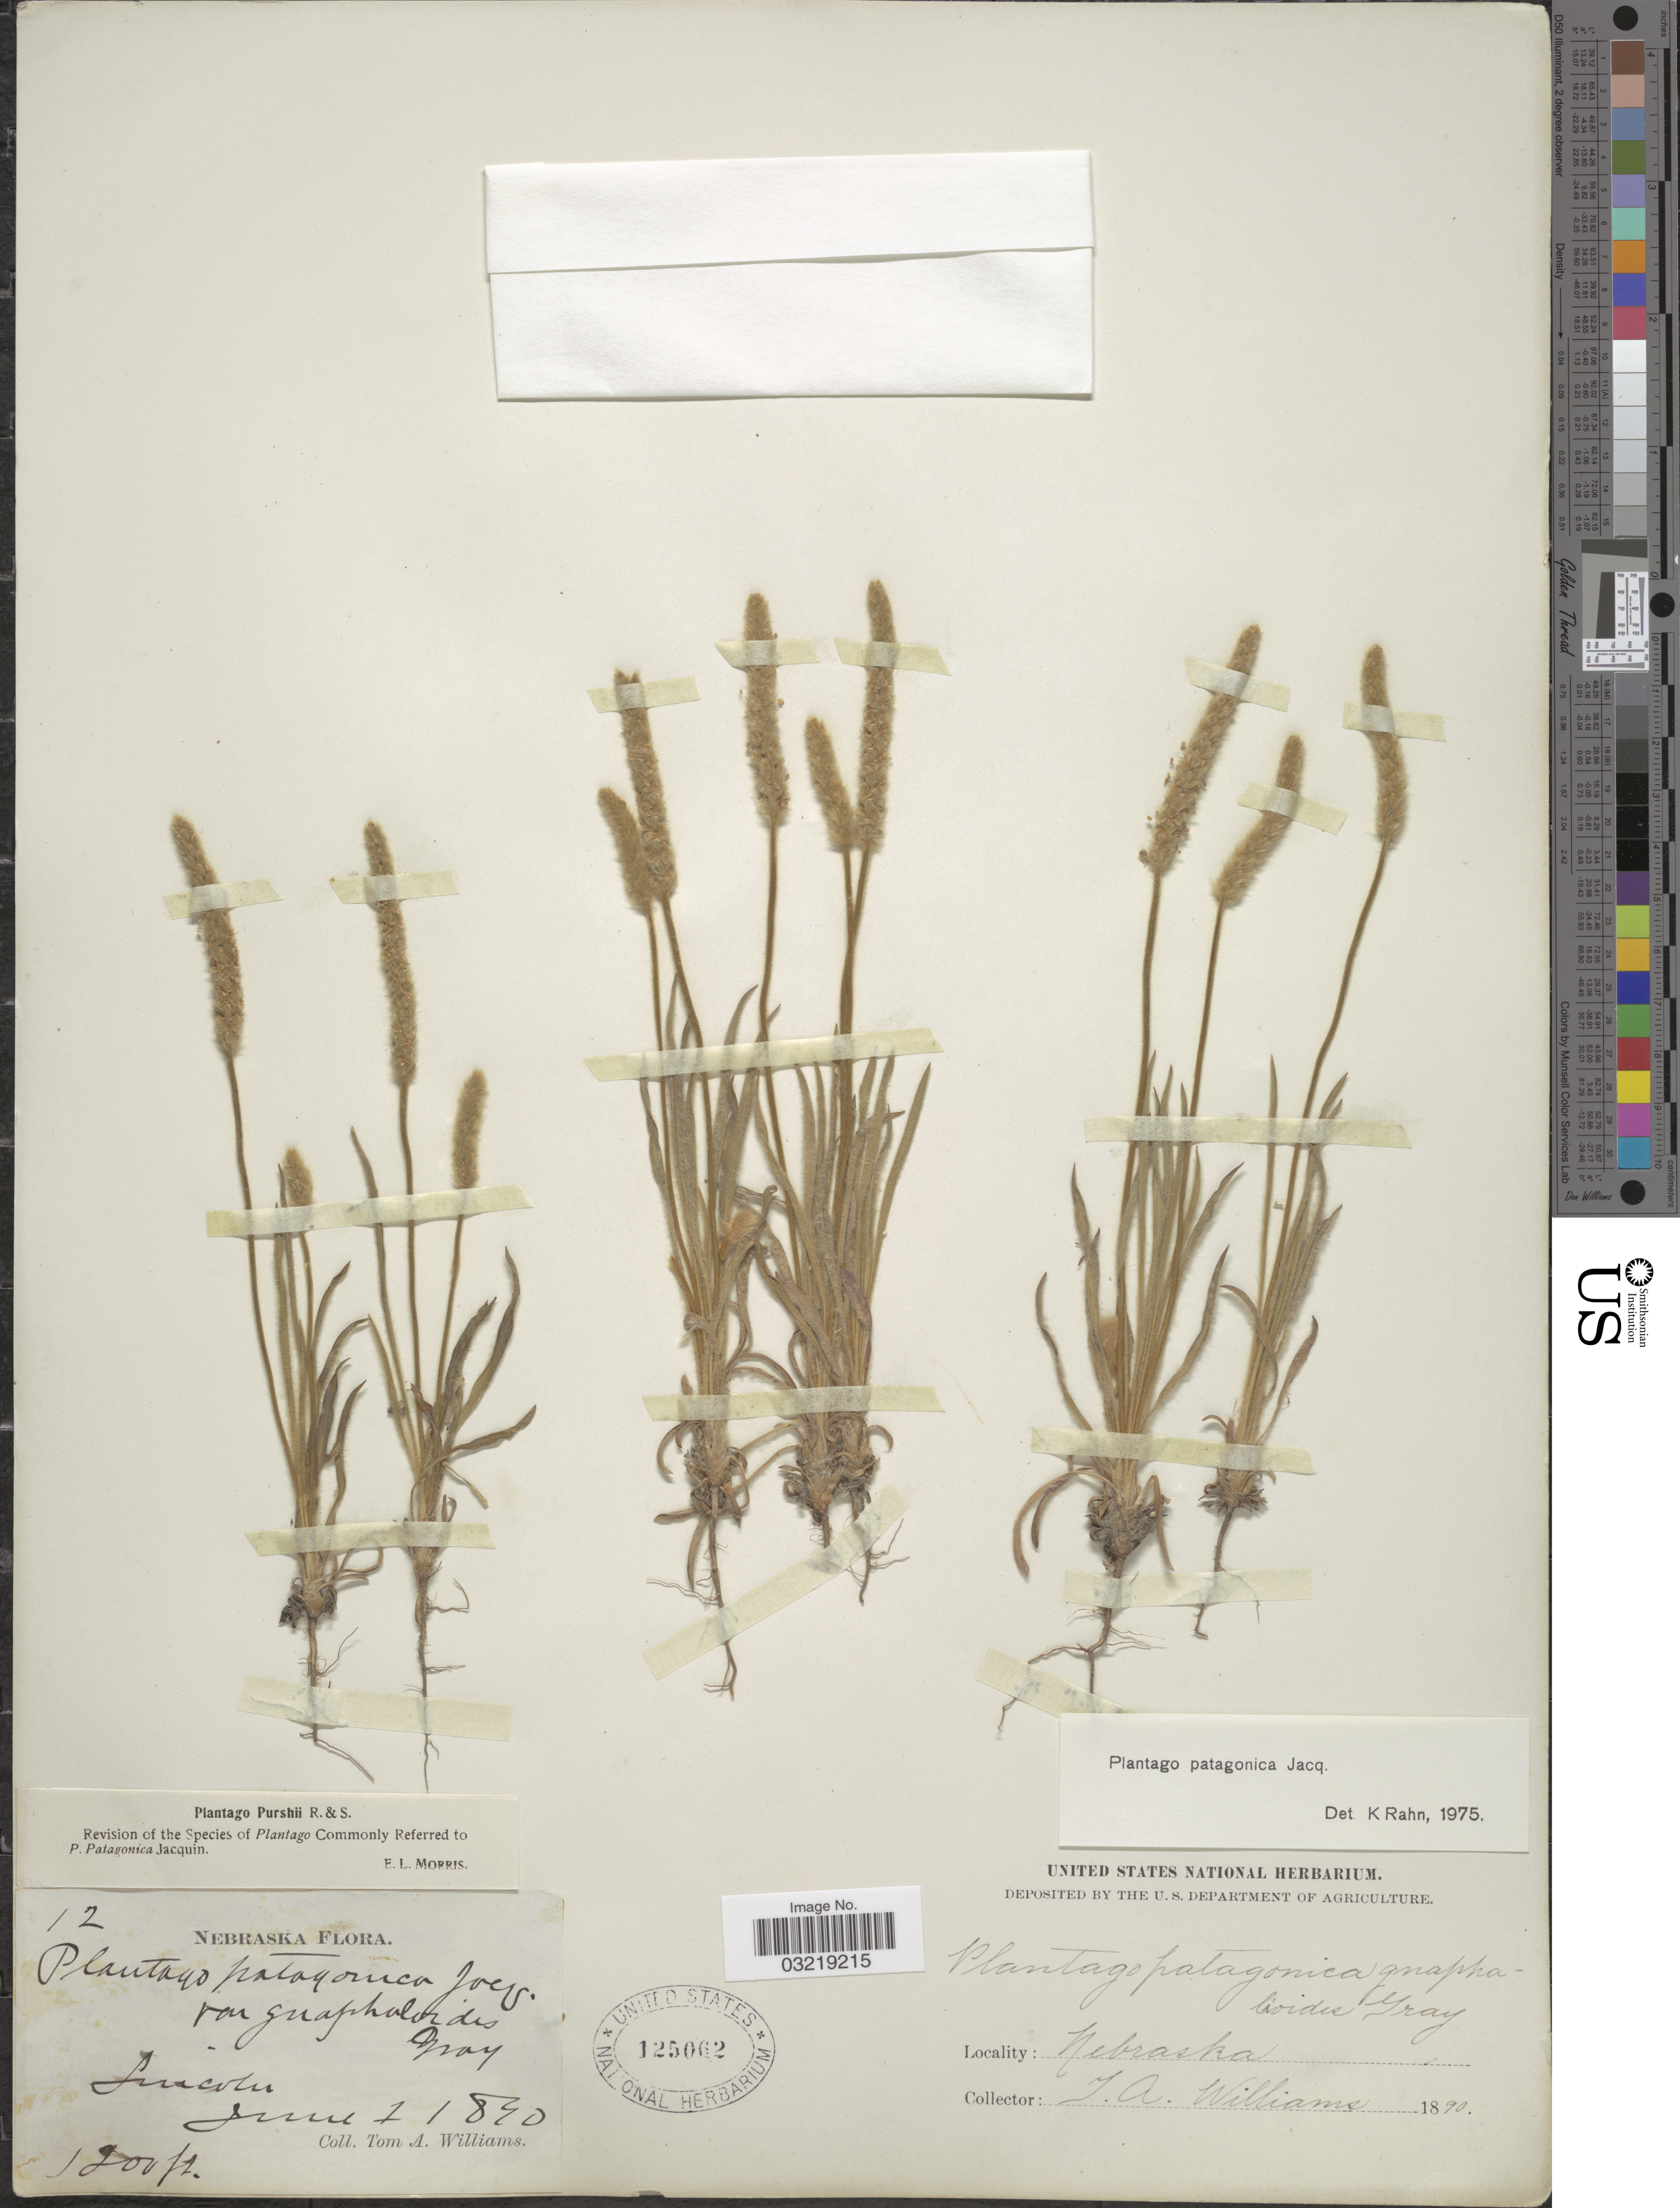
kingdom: Plantae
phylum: Tracheophyta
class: Magnoliopsida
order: Lamiales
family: Plantaginaceae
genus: Plantago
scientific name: Plantago patagonica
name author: Jacq.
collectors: T. Williams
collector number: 12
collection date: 1890-06-01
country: United States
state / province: Nebraska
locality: Lincoln.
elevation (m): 366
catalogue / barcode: US 125062